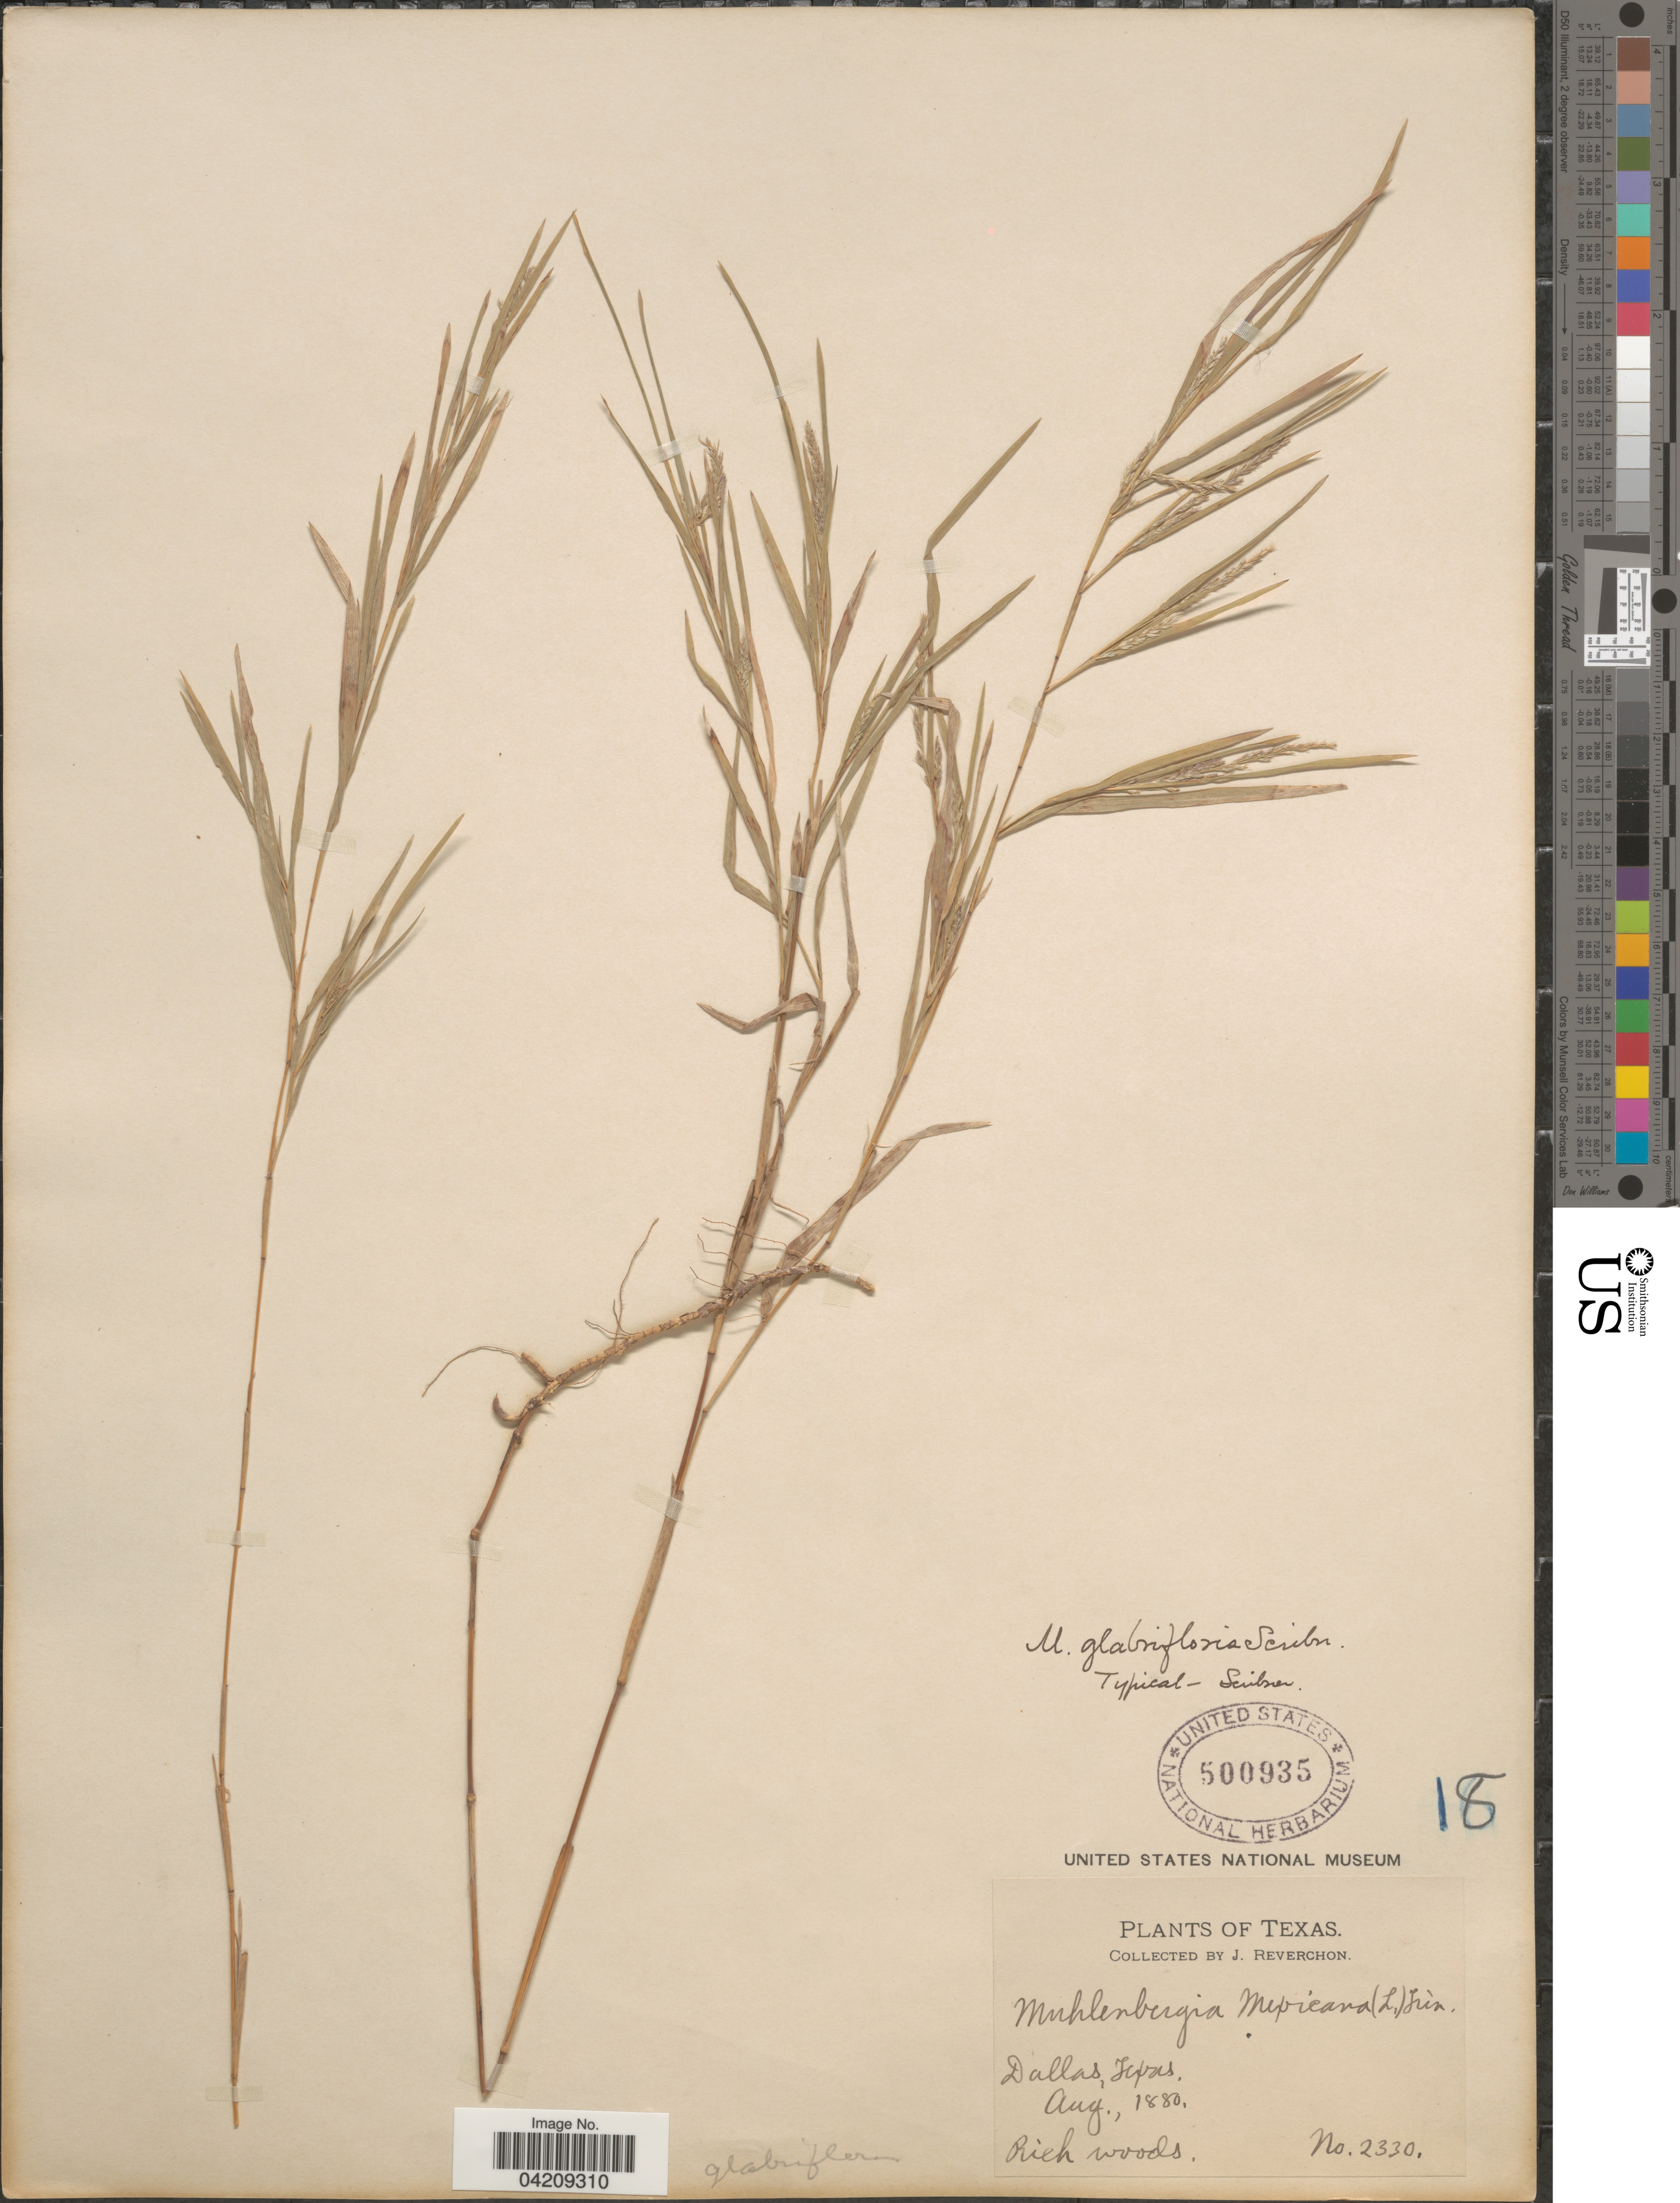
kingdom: Plantae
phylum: Tracheophyta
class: Liliopsida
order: Poales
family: Poaceae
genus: Muhlenbergia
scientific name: Muhlenbergia glabrifloris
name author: Scribn.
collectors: J. Reverchon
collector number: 2330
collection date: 1880-08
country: United States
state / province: Texas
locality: Dallas.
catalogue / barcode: US 500935